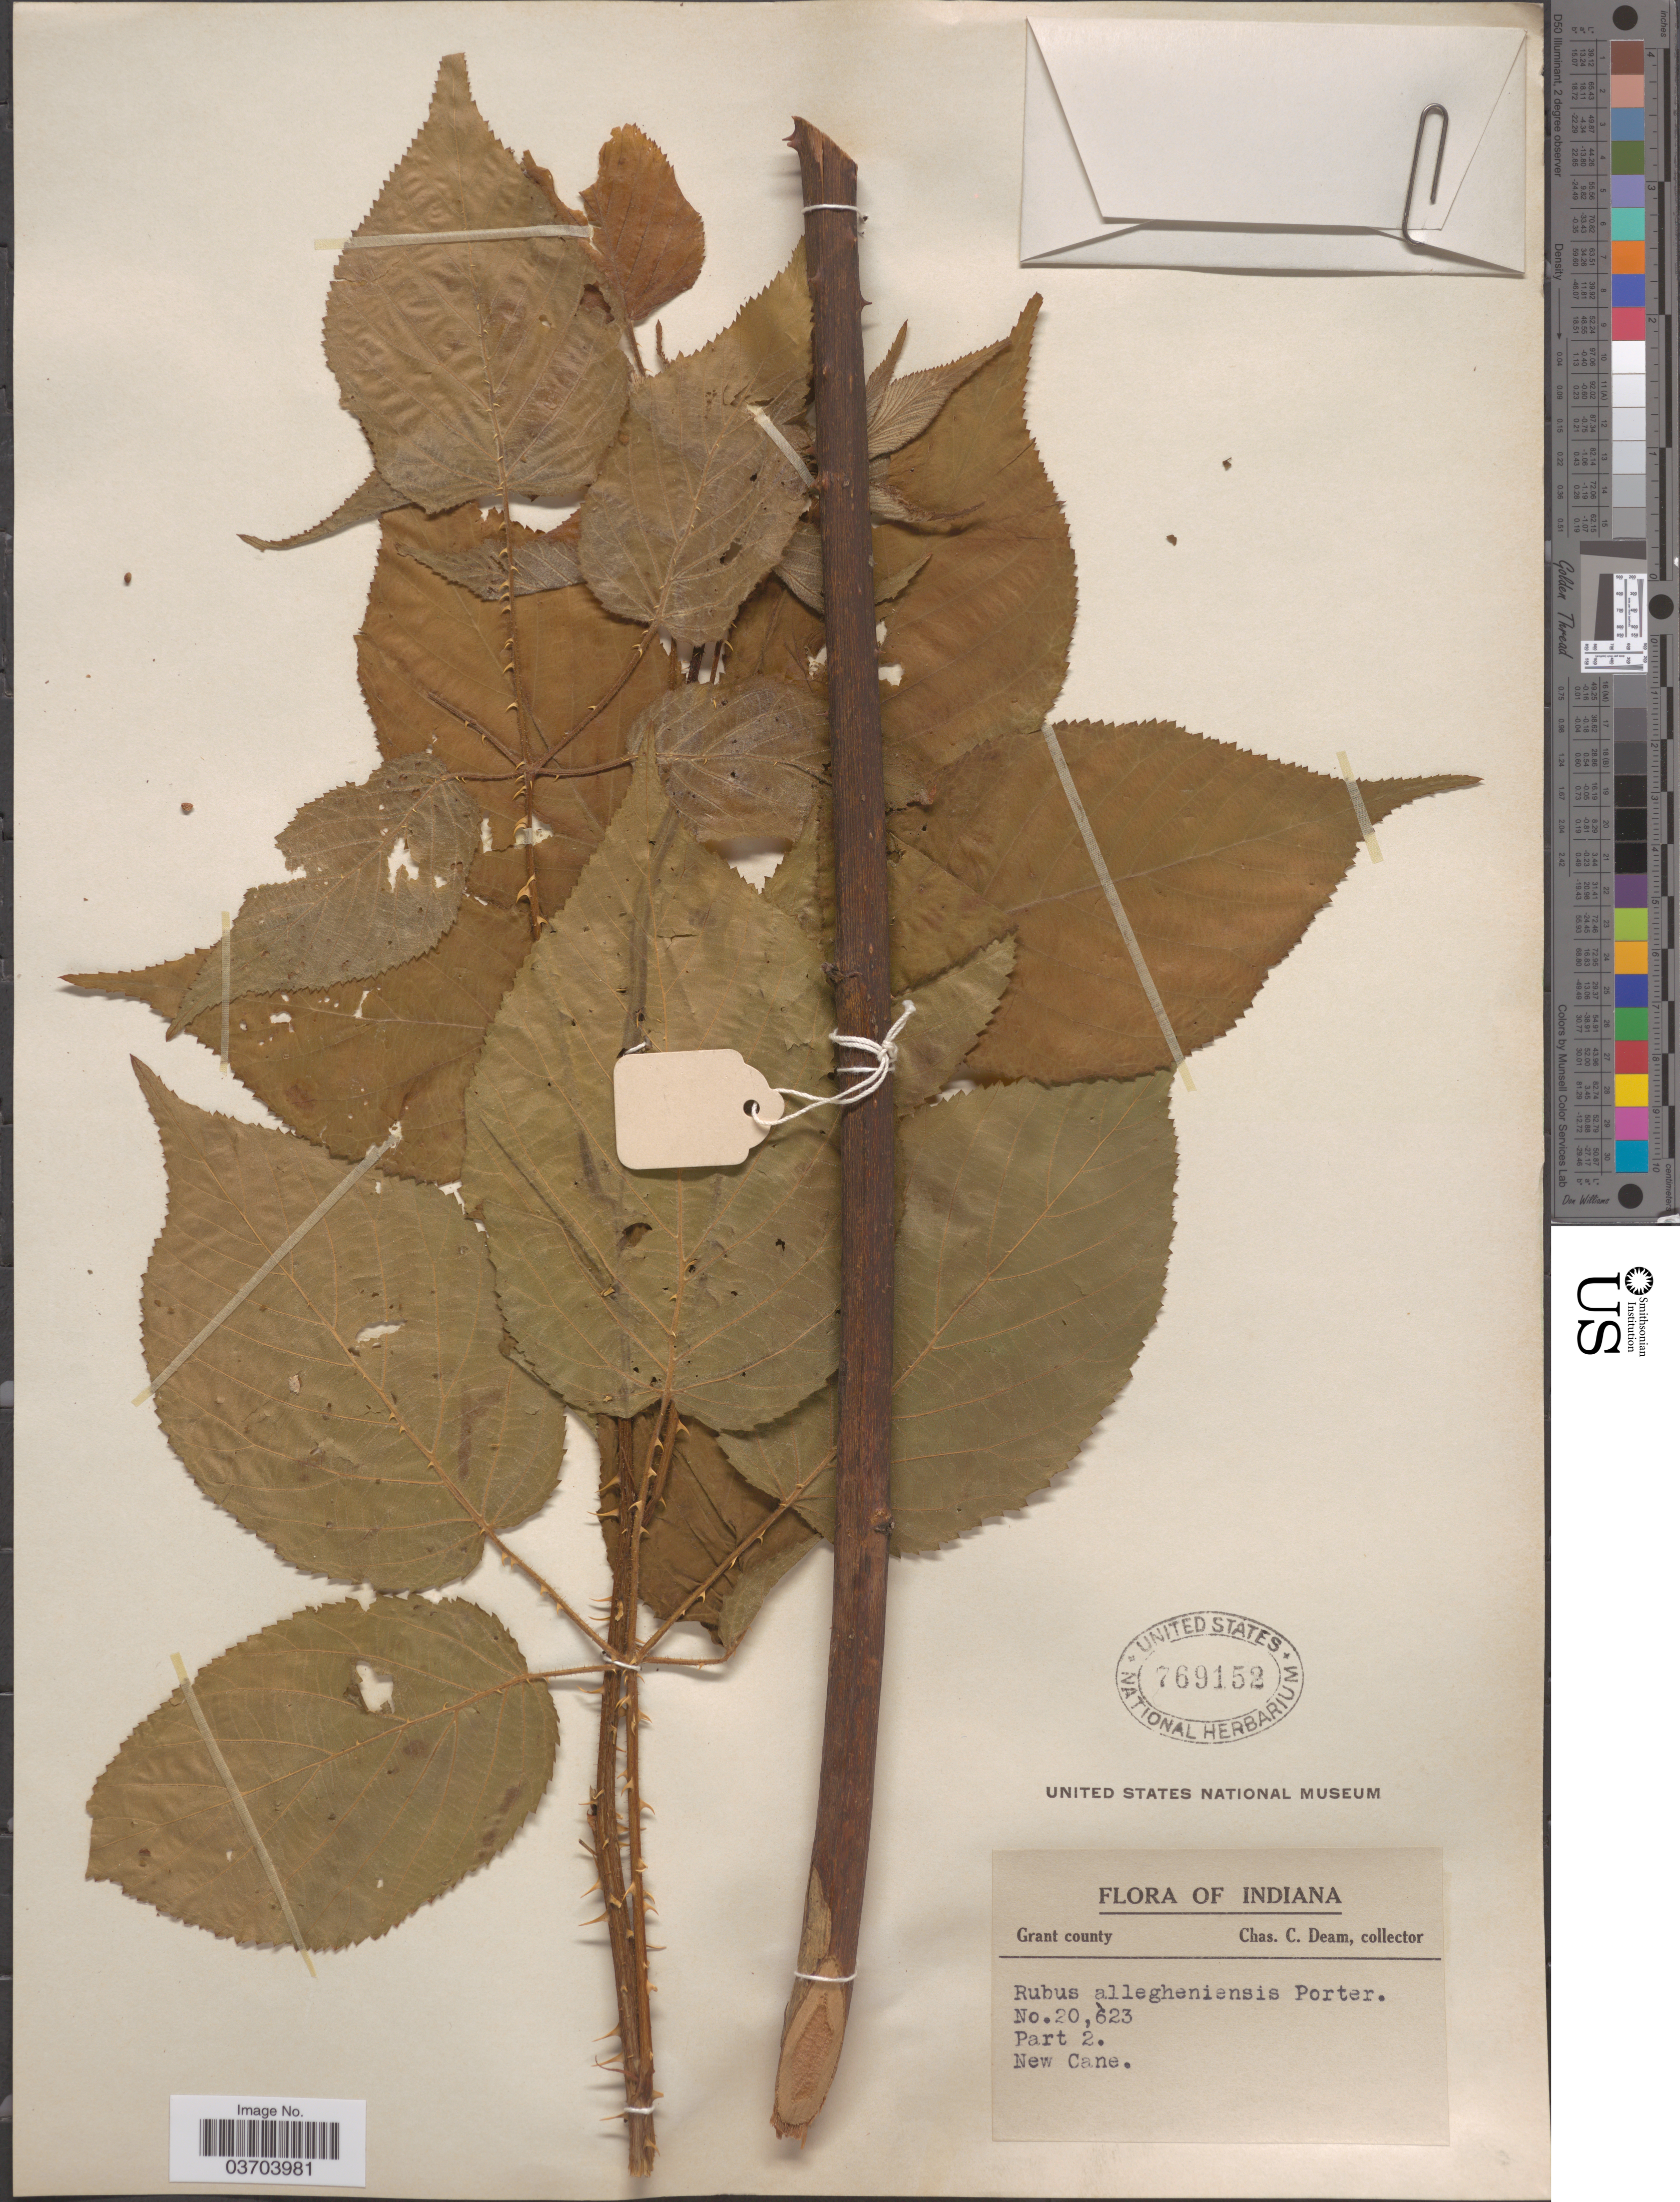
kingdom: Plantae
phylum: Tracheophyta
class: Magnoliopsida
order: Rosales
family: Rosaceae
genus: Rubus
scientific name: Rubus allegheniensis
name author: Porter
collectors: C. C. Deam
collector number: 20623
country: United States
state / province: Indiana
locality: Grant county. Part 2. New Cane. [unsure placement]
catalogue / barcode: US 769152